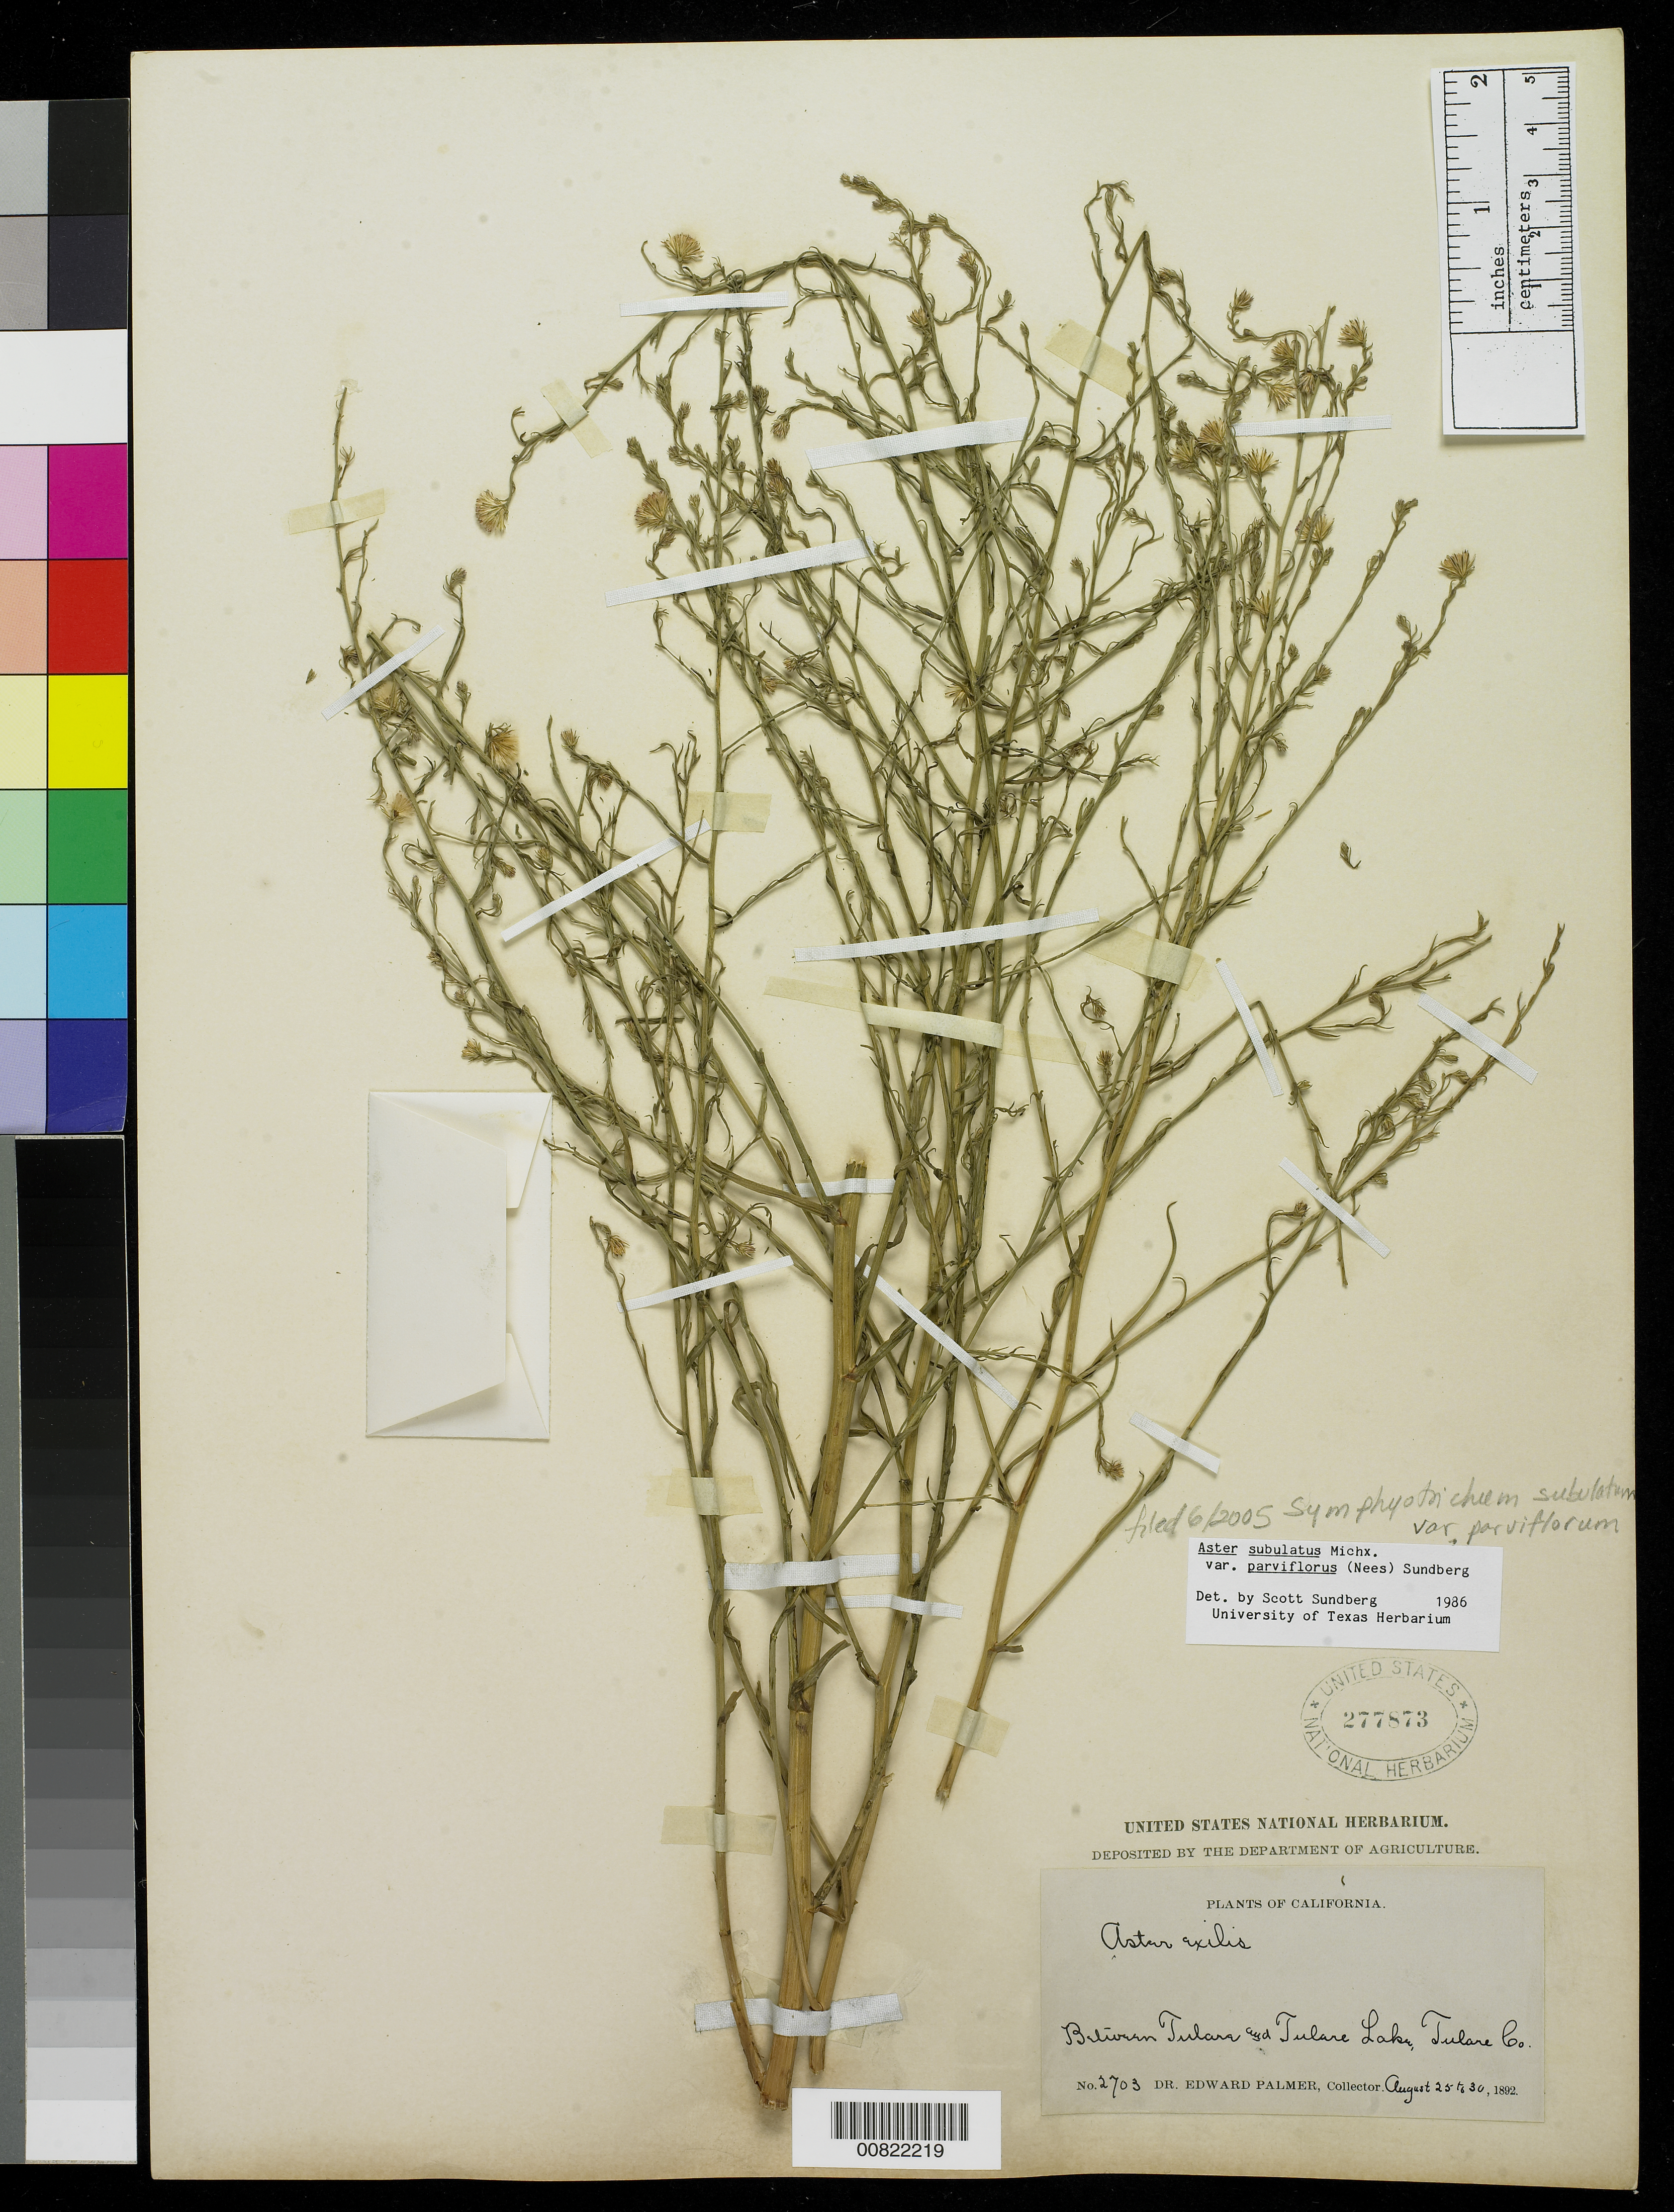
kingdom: Plantae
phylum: Tracheophyta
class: Magnoliopsida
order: Asterales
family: Asteraceae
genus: Symphyotrichum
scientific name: Symphyotrichum subulatum var. parviflorum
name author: (Nees) S.D. Sundb.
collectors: E. Palmer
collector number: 2703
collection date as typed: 25 Aug 1892 to 30 Aug 1892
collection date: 1892-08-25/1892-08-30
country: United States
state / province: California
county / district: Tulare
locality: Between Tulare and Tulare Lake, Tulare County, California.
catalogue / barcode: US 277873